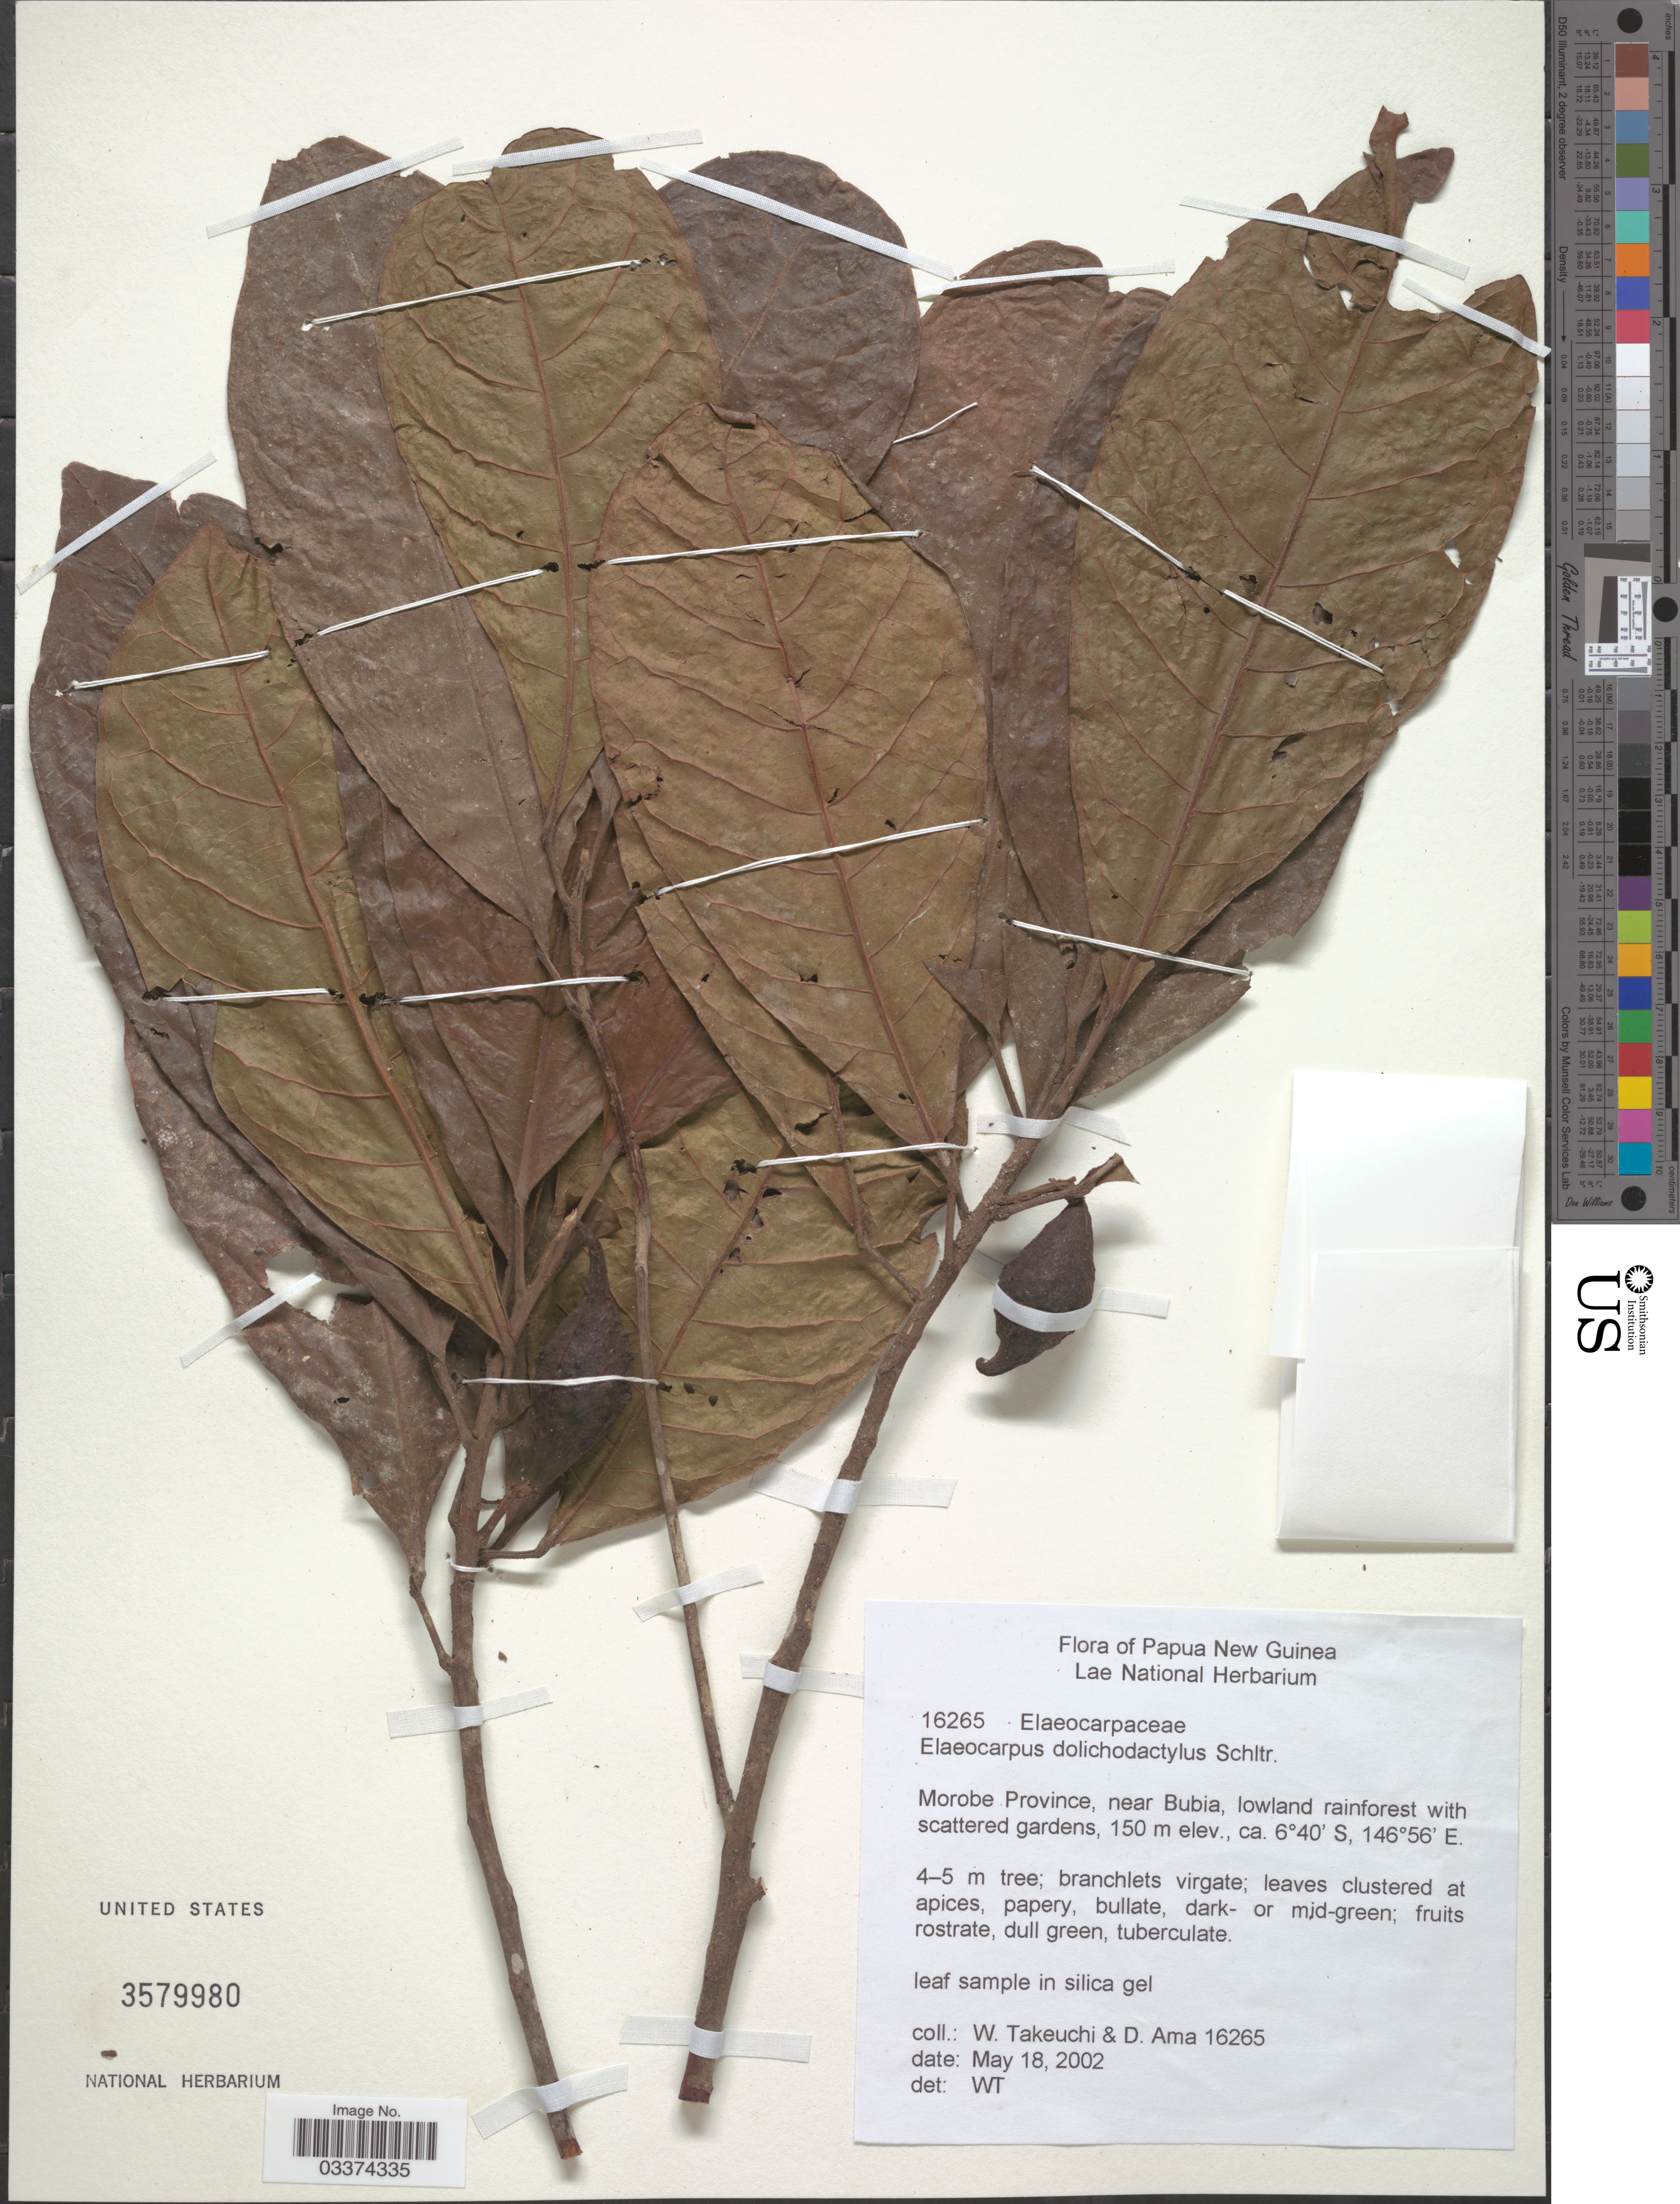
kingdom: Plantae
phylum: Tracheophyta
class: Magnoliopsida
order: Oxalidales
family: Elaeocarpaceae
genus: Elaeocarpus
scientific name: Elaeocarpus dolichodactylus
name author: Schltr.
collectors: W. Takeuchi & D. Ama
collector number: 16265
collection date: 2002-05-18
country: Papua New Guinea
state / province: Morobe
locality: Morobe Province, near Bubia.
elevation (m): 150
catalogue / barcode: US 3579980